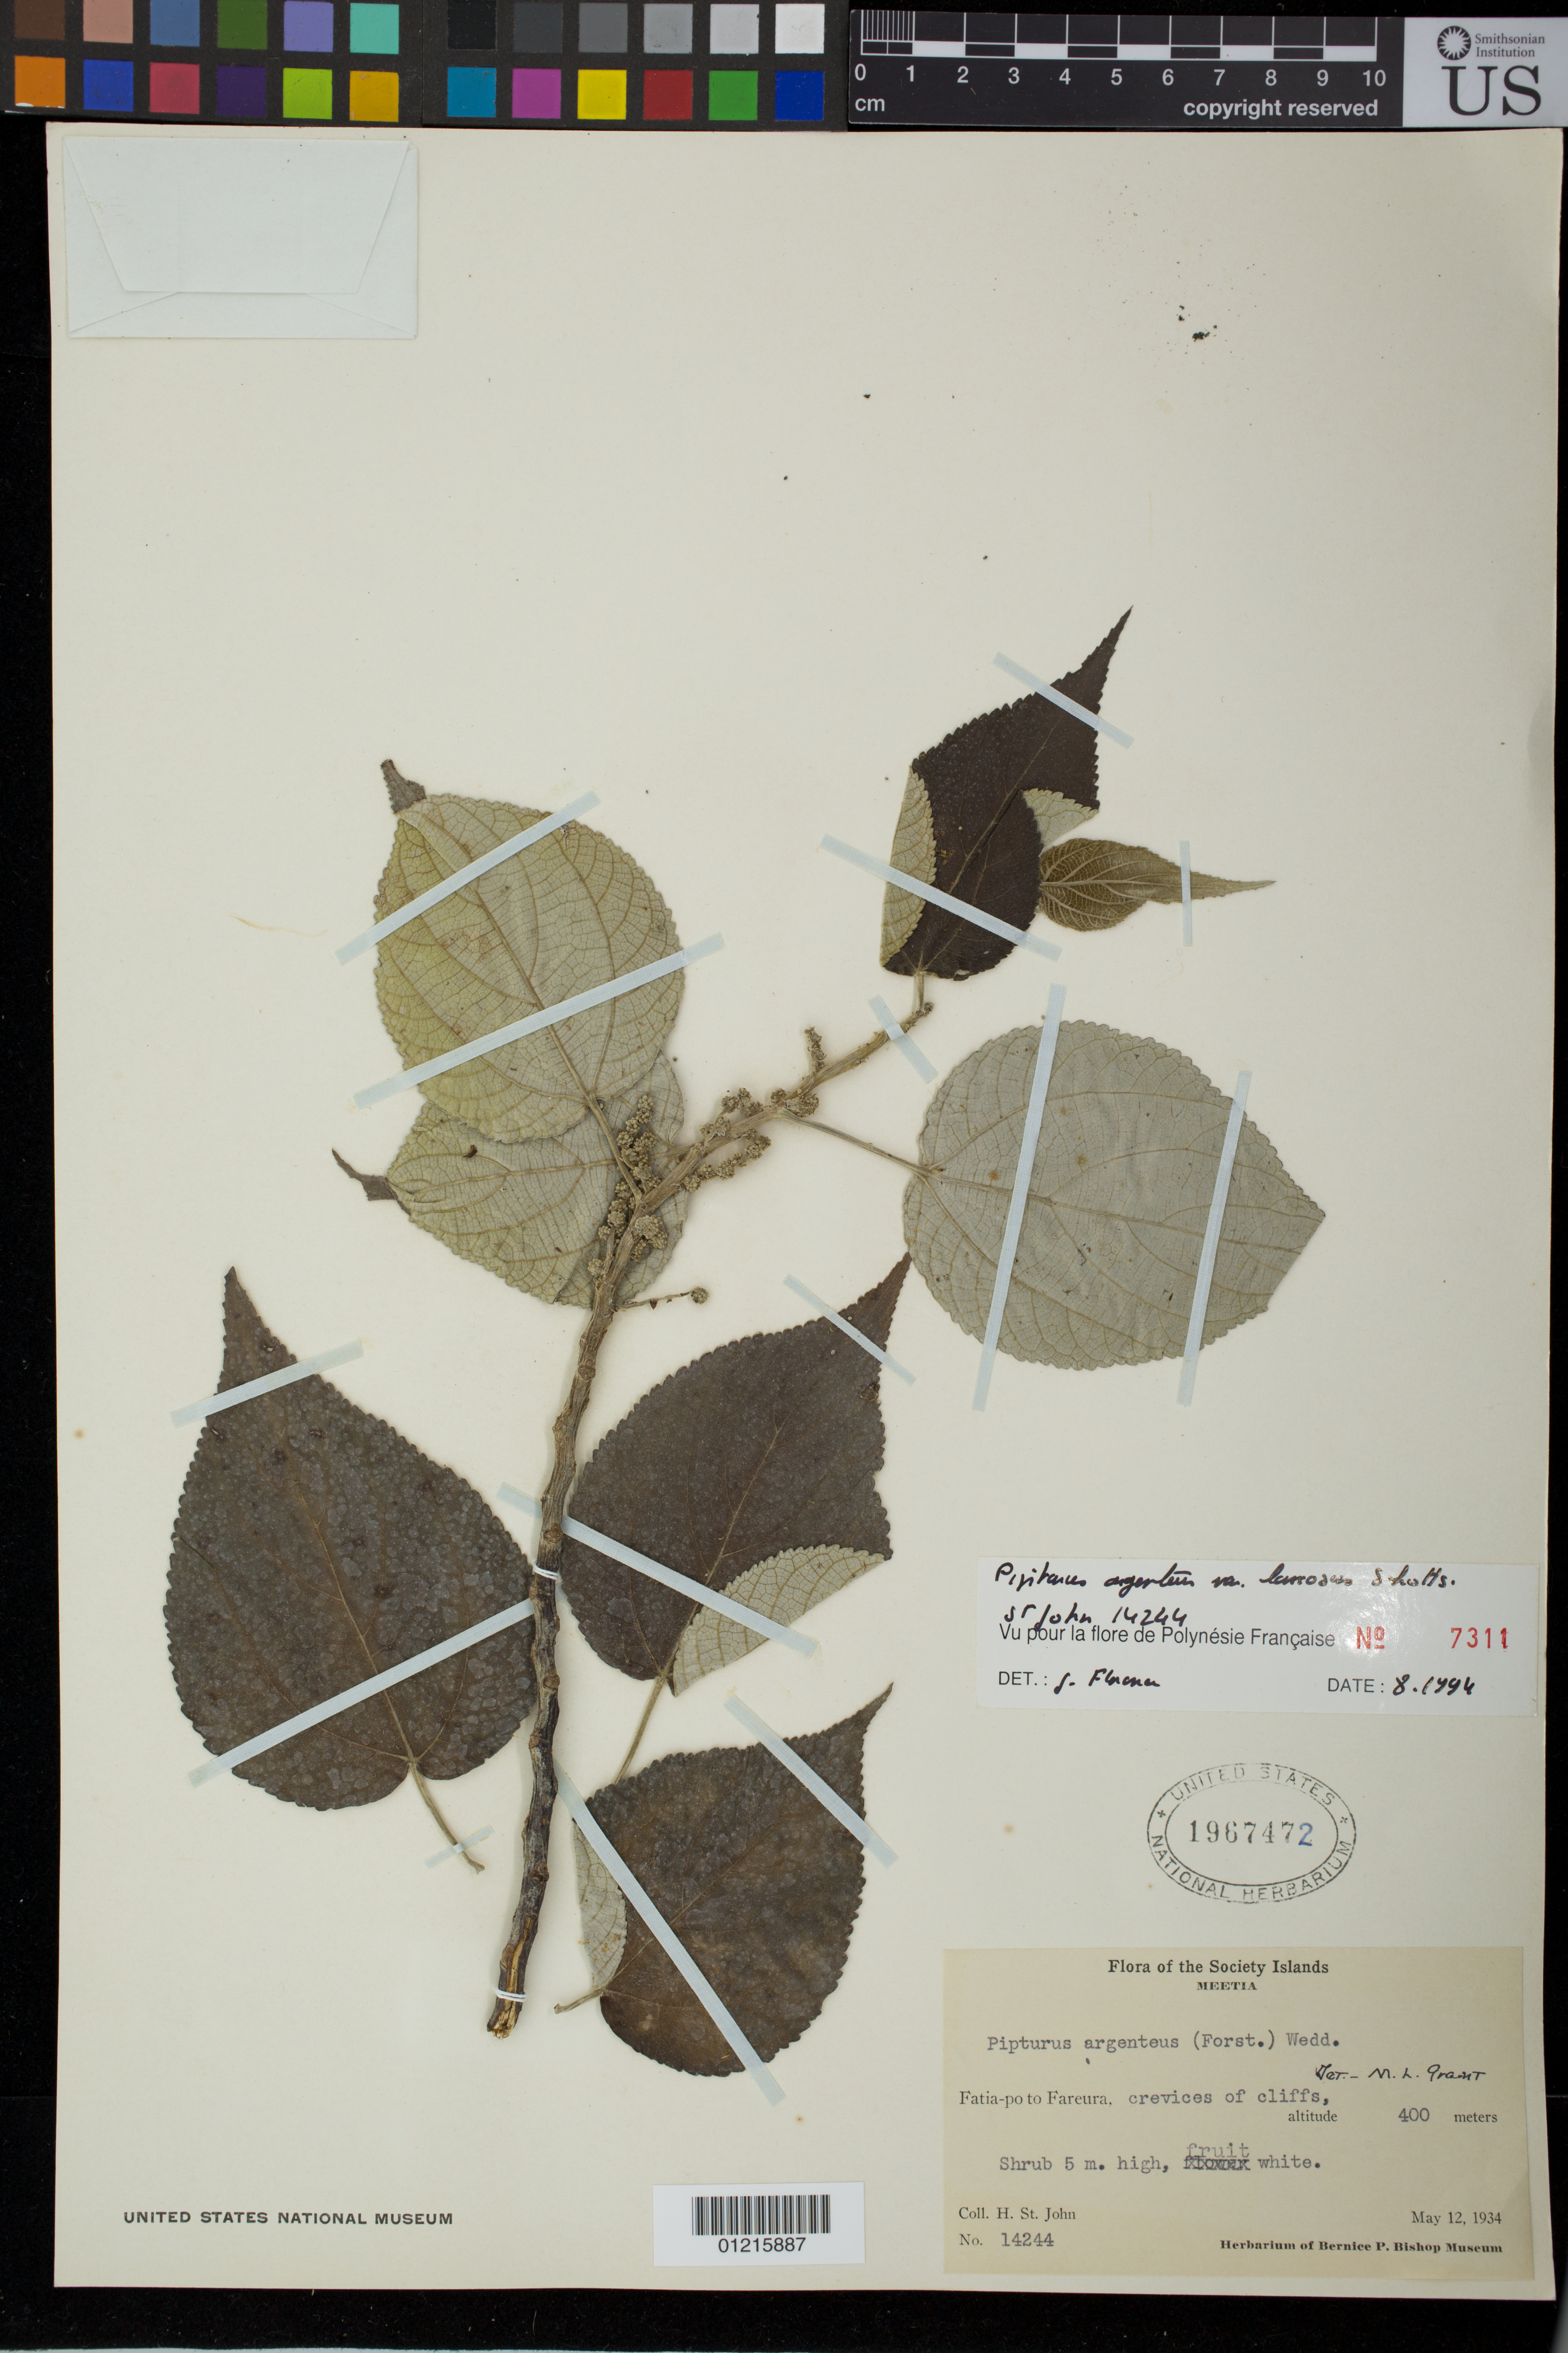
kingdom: Plantae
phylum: Tracheophyta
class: Magnoliopsida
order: Rosales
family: Urticaceae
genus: Pipturus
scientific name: Pipturus argenteus var. lanosus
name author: Schott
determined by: Florence, J.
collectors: H. St. John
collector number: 14244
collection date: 1934-05-12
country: French Polynesia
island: Mehetia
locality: Fatia-po to Fareura.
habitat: Crevices of cliff.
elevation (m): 400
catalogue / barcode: US 1967472